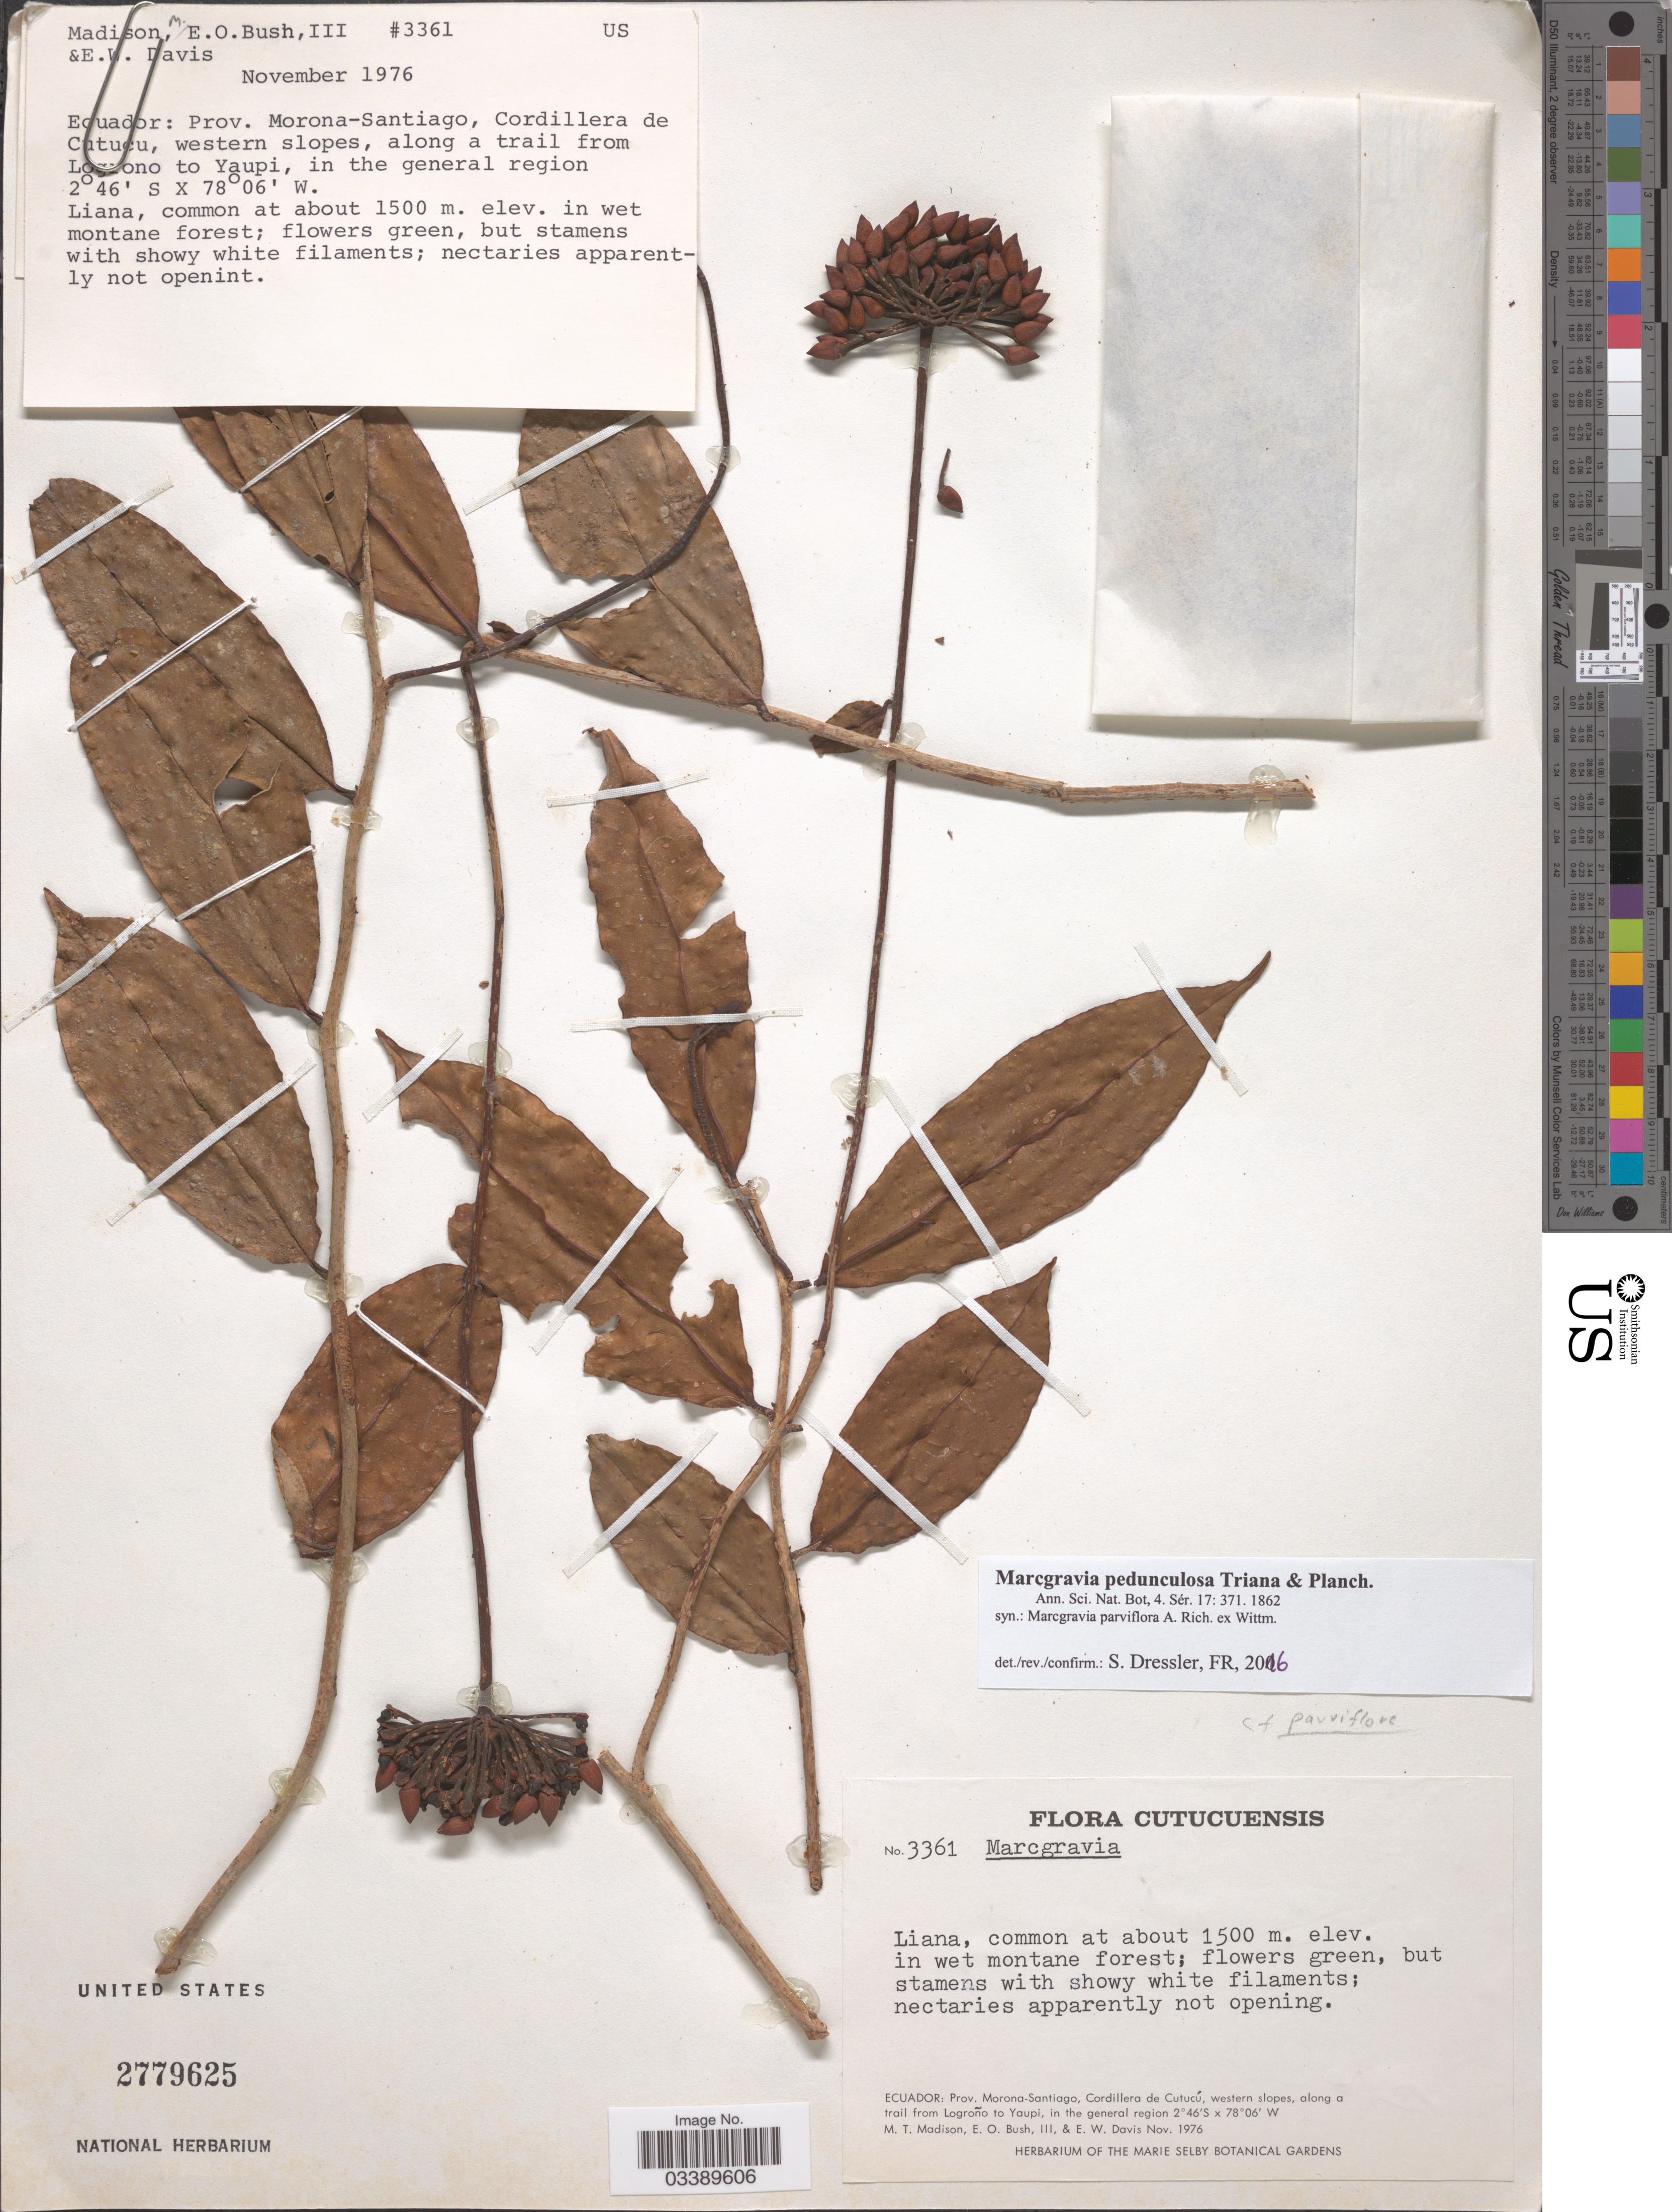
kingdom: Plantae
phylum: Tracheophyta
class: Magnoliopsida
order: Ericales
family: Marcgraviaceae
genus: Marcgravia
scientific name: Marcgravia pedunculosa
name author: Triana & Planch.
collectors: M. T. Madison, E. O. Bush & E. W. Davis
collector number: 3361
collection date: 1976-11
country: Ecuador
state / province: Morona-Santiago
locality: Cordillera de Cutucú, western slopes, along a trail from Logroño to Yaupi, in the general region.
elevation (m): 1500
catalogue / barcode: US 2779625